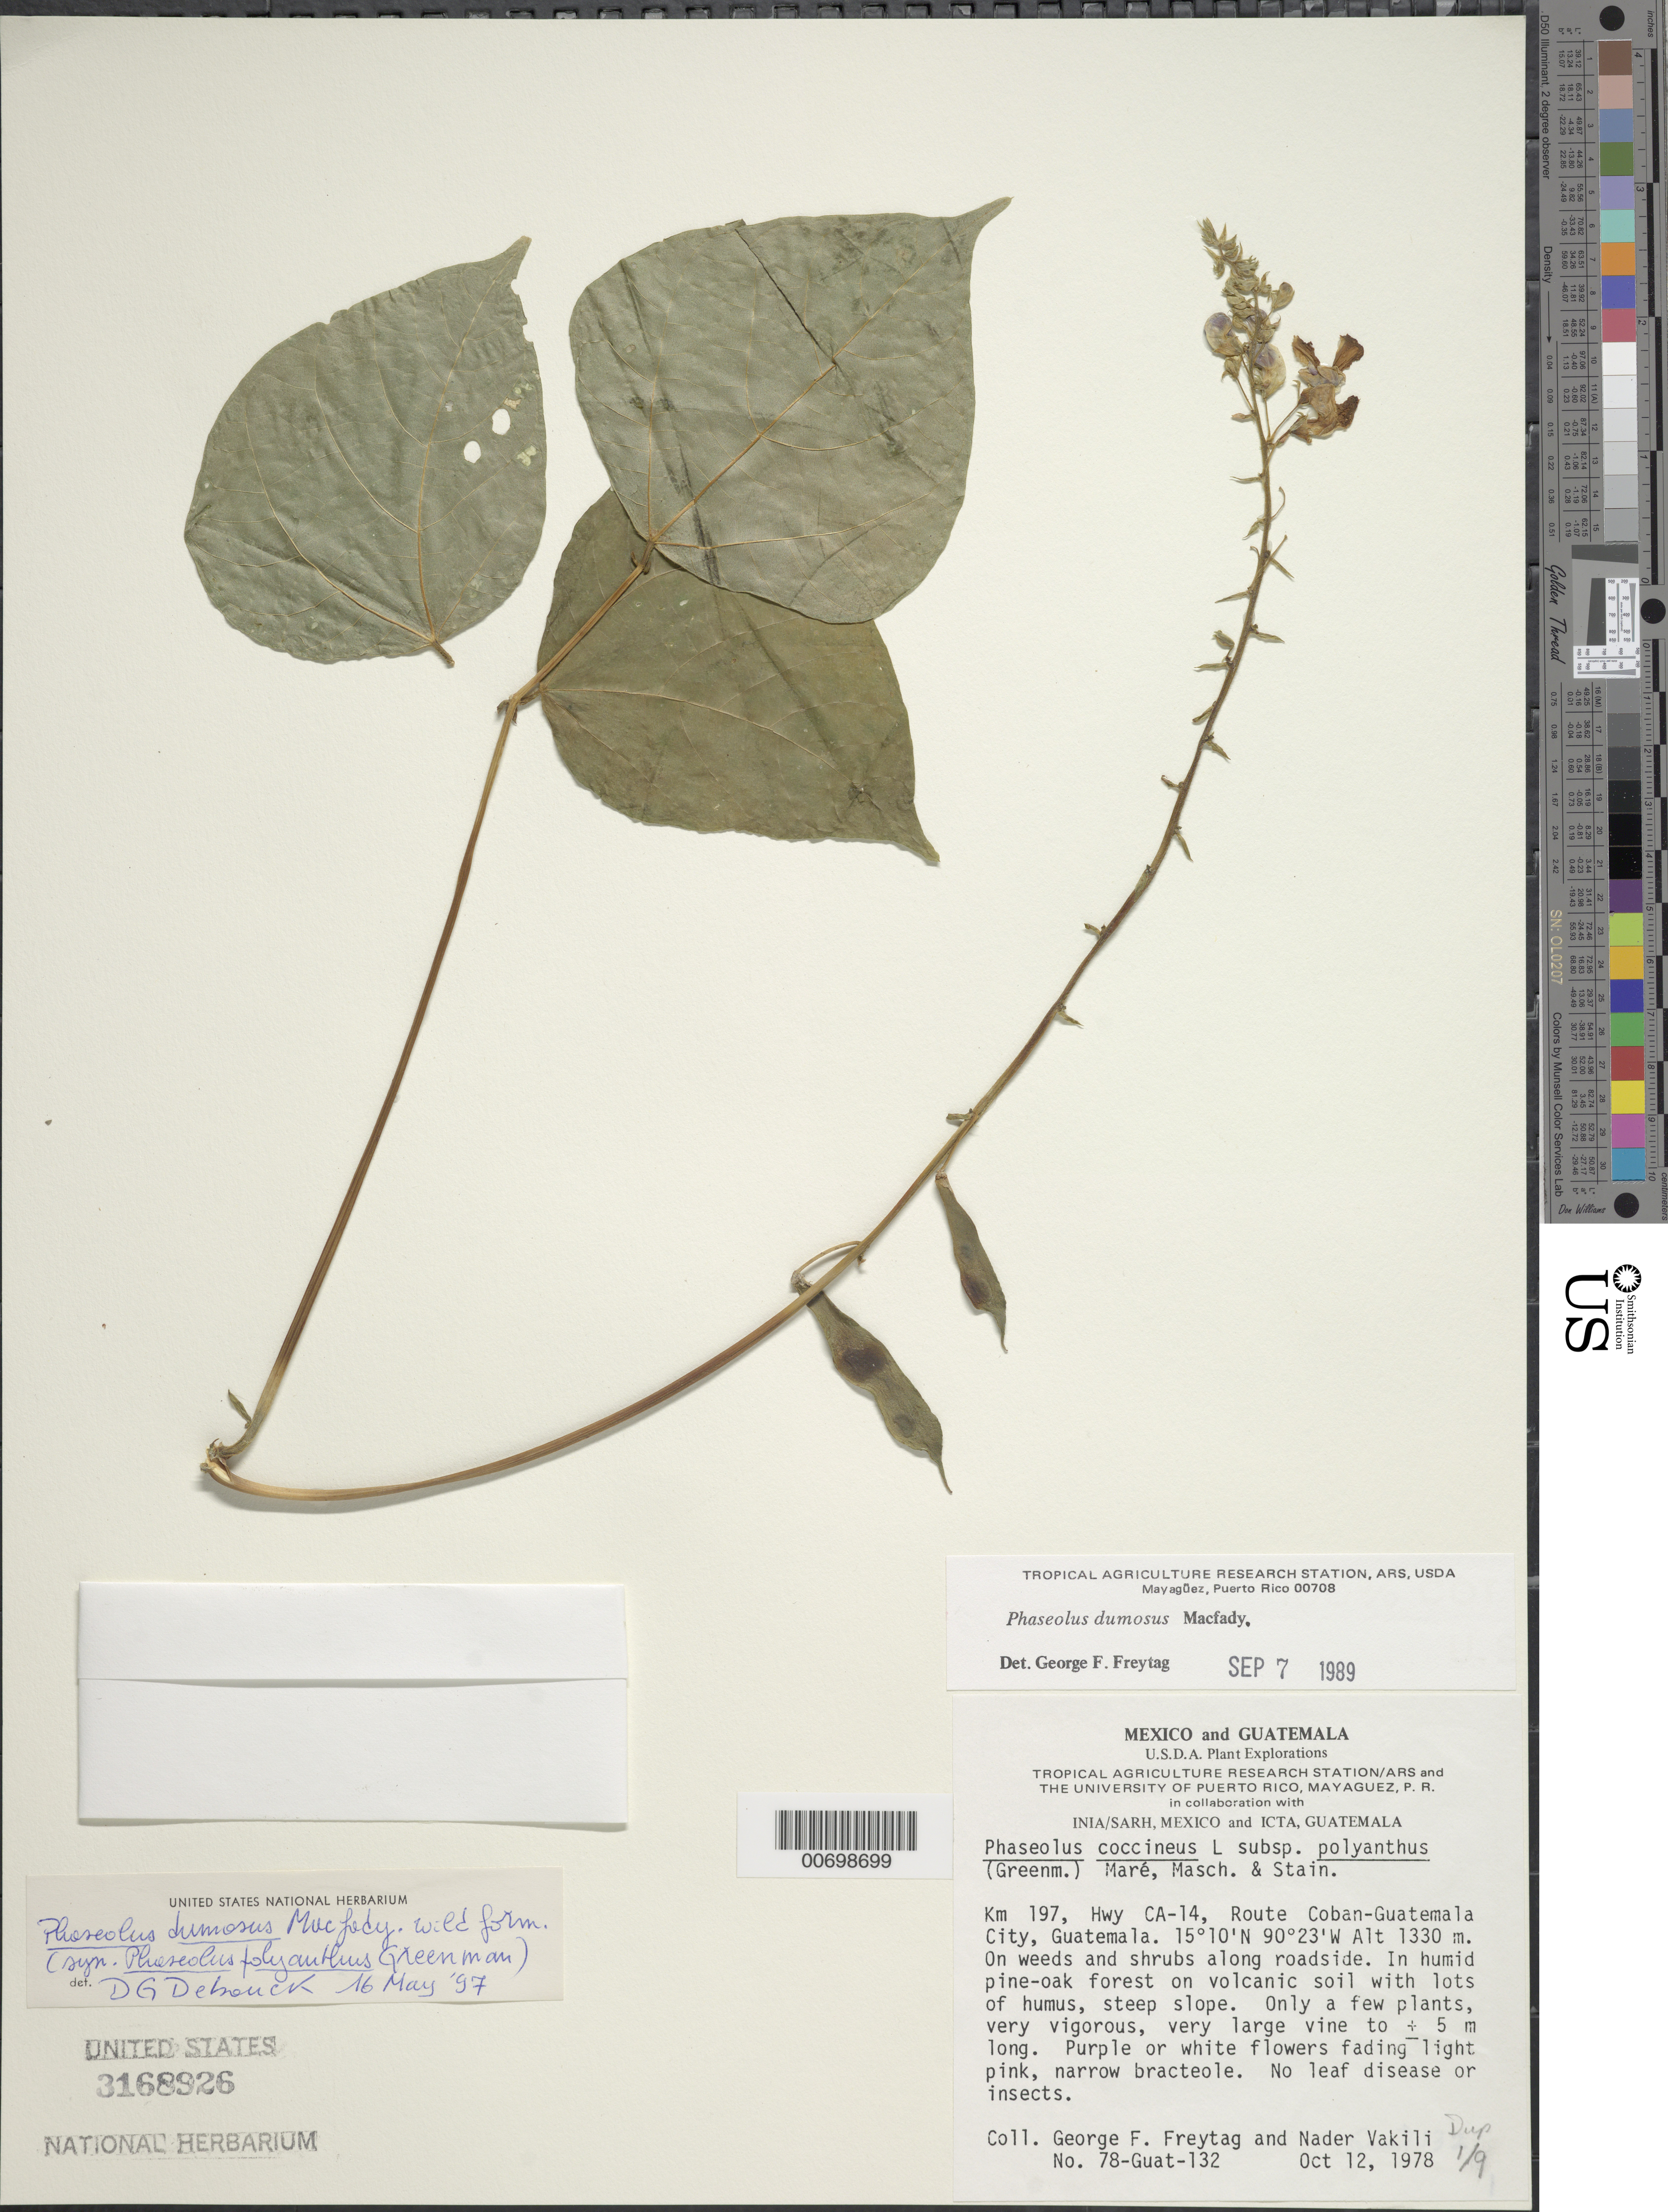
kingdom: Plantae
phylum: Tracheophyta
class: Magnoliopsida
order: Fabales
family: Fabaceae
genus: Phaseolus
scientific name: Phaseolus dumosus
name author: Macfad.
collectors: G. F. Freytag & N. Vakili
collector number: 78-Guat-132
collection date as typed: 12 Oct 1978 or 10 Dec 1978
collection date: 1978-10-12 or 1978-12-10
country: Guatemala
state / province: Alta Verapaz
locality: Km 197, Hwy CA-14, Route Coban-Guatemala City.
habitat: On weeds and shrubs along roadside. In humid pine-oak forest con volcanic soil with lots of humes, steep slope.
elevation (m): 1330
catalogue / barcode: US 3168926